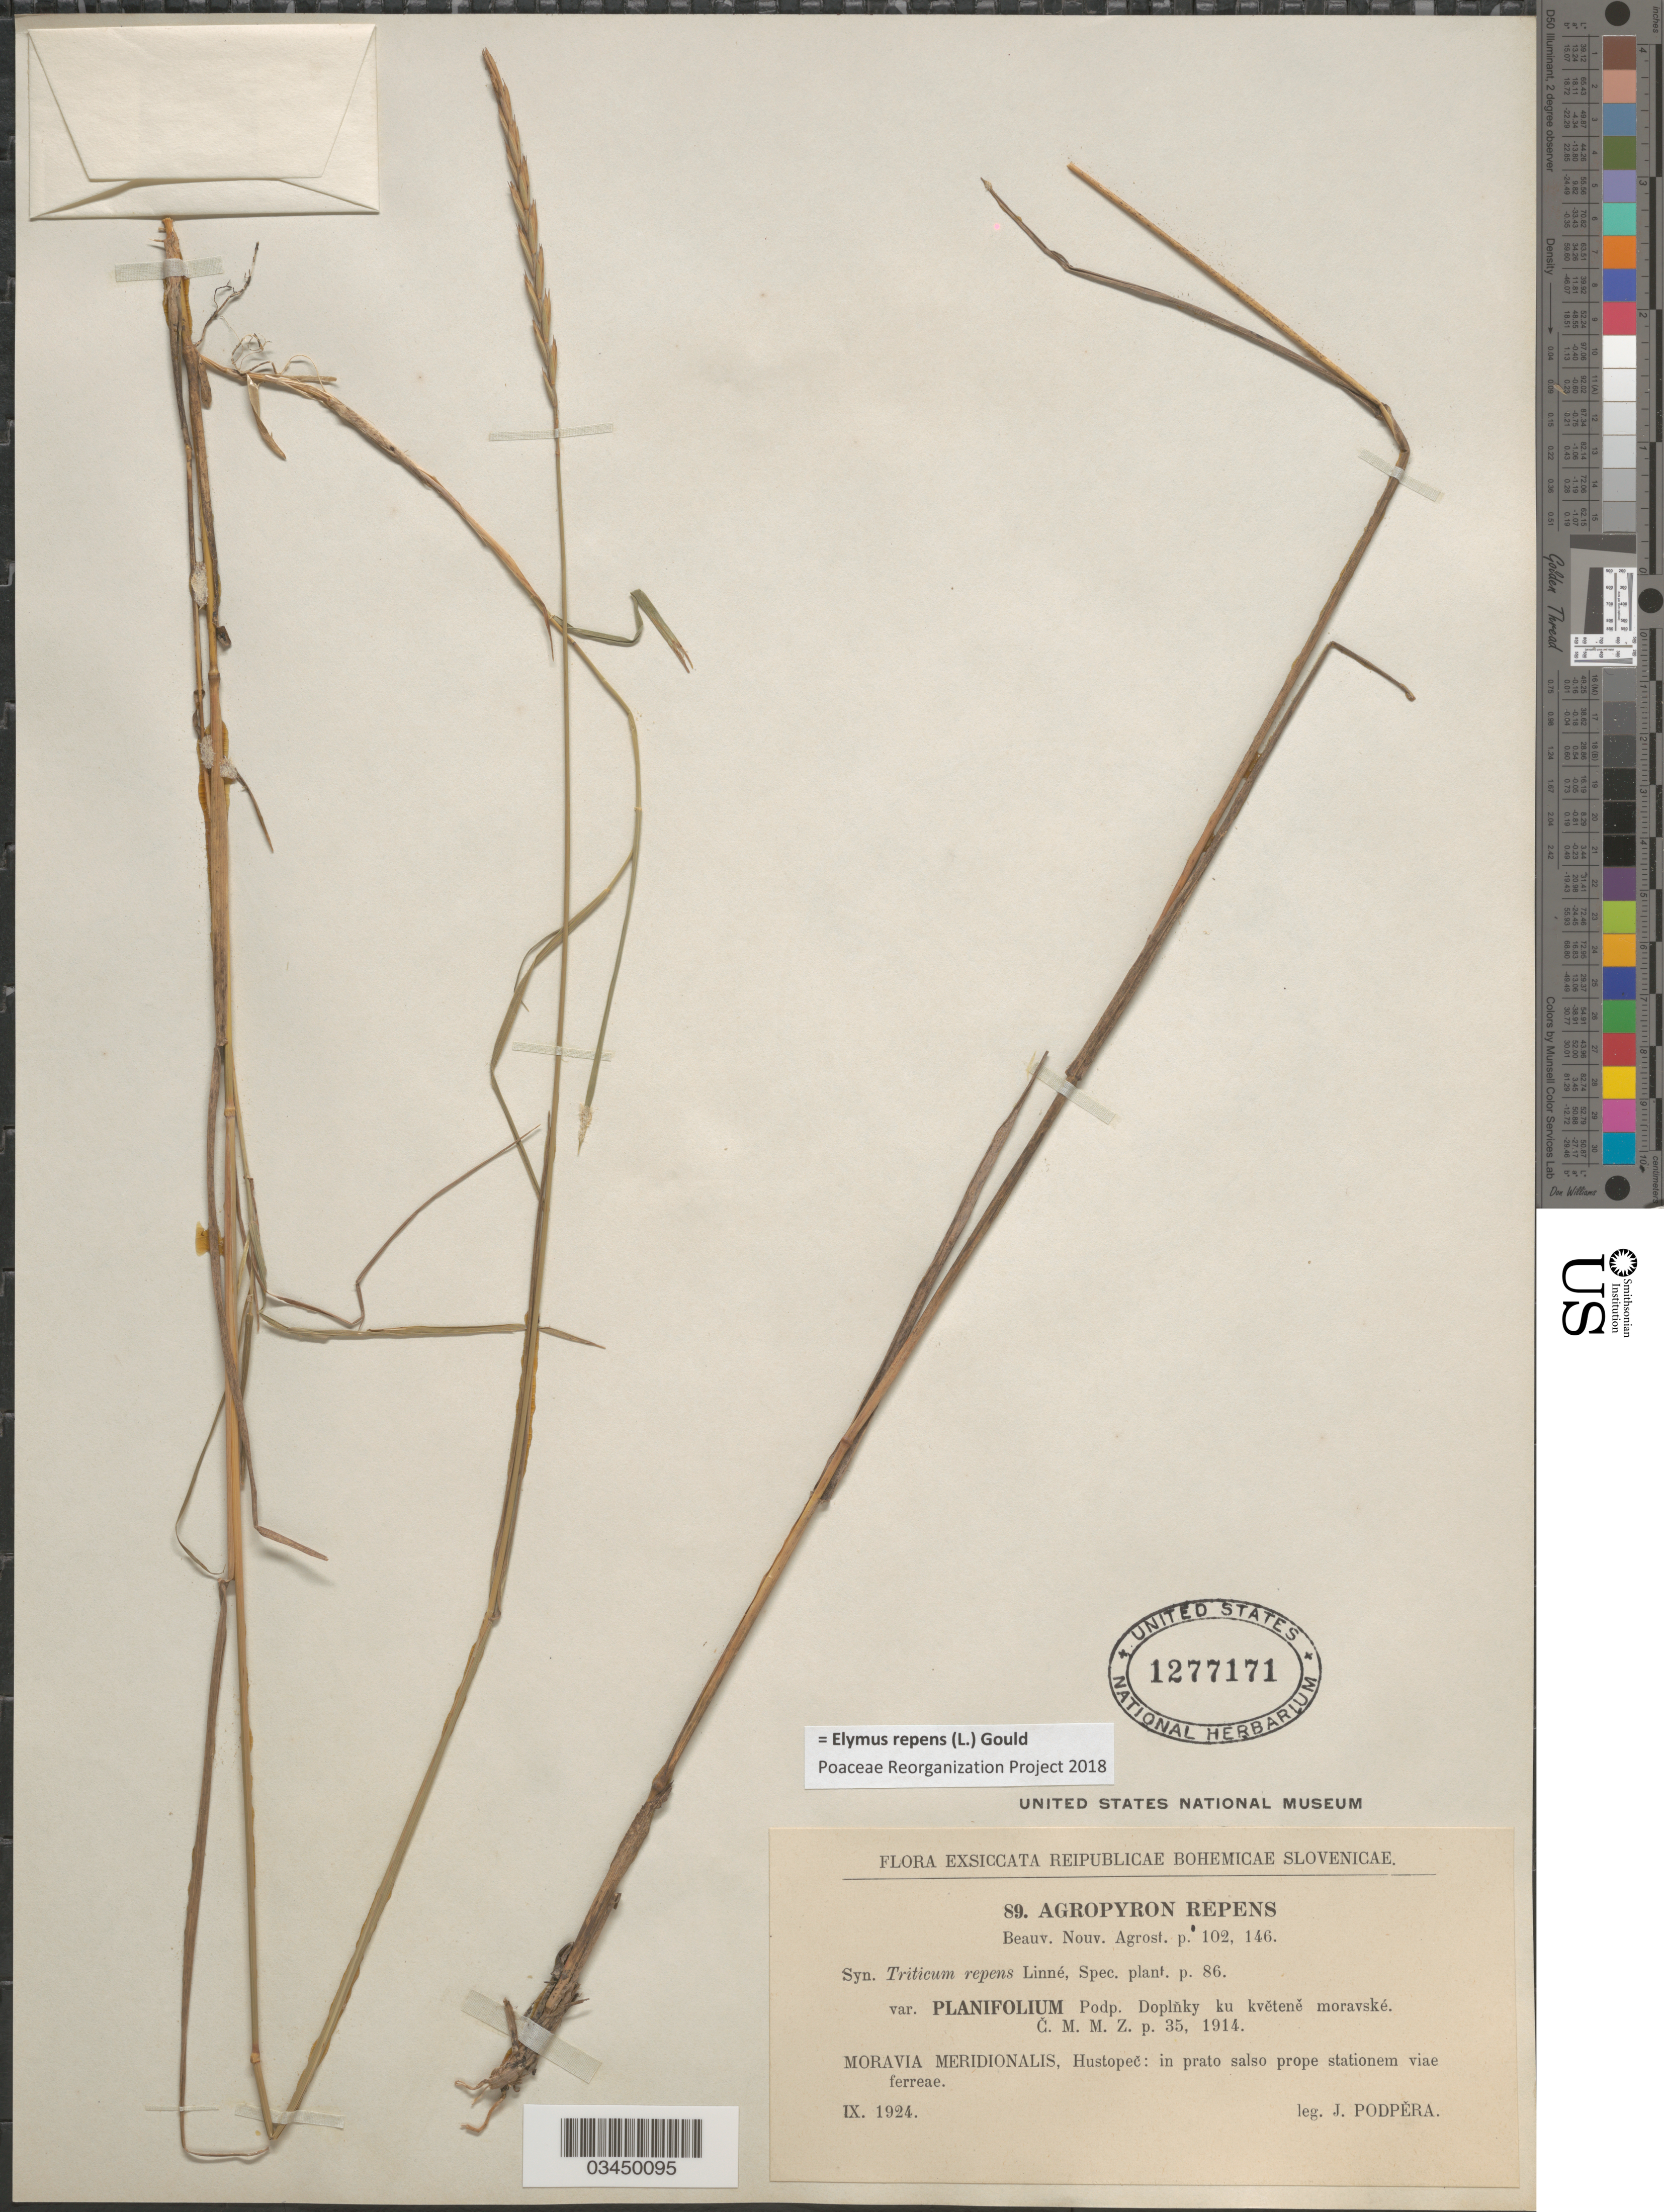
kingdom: Plantae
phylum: Tracheophyta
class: Liliopsida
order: Poales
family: Poaceae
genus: Elymus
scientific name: Elymus repens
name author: (L.) Gould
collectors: J. Podpera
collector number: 89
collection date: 1924-09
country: Czechia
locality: Moravia Meridionalis, Hustopeč: in prato salso prope stationem viae ferreae.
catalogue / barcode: US 1277171